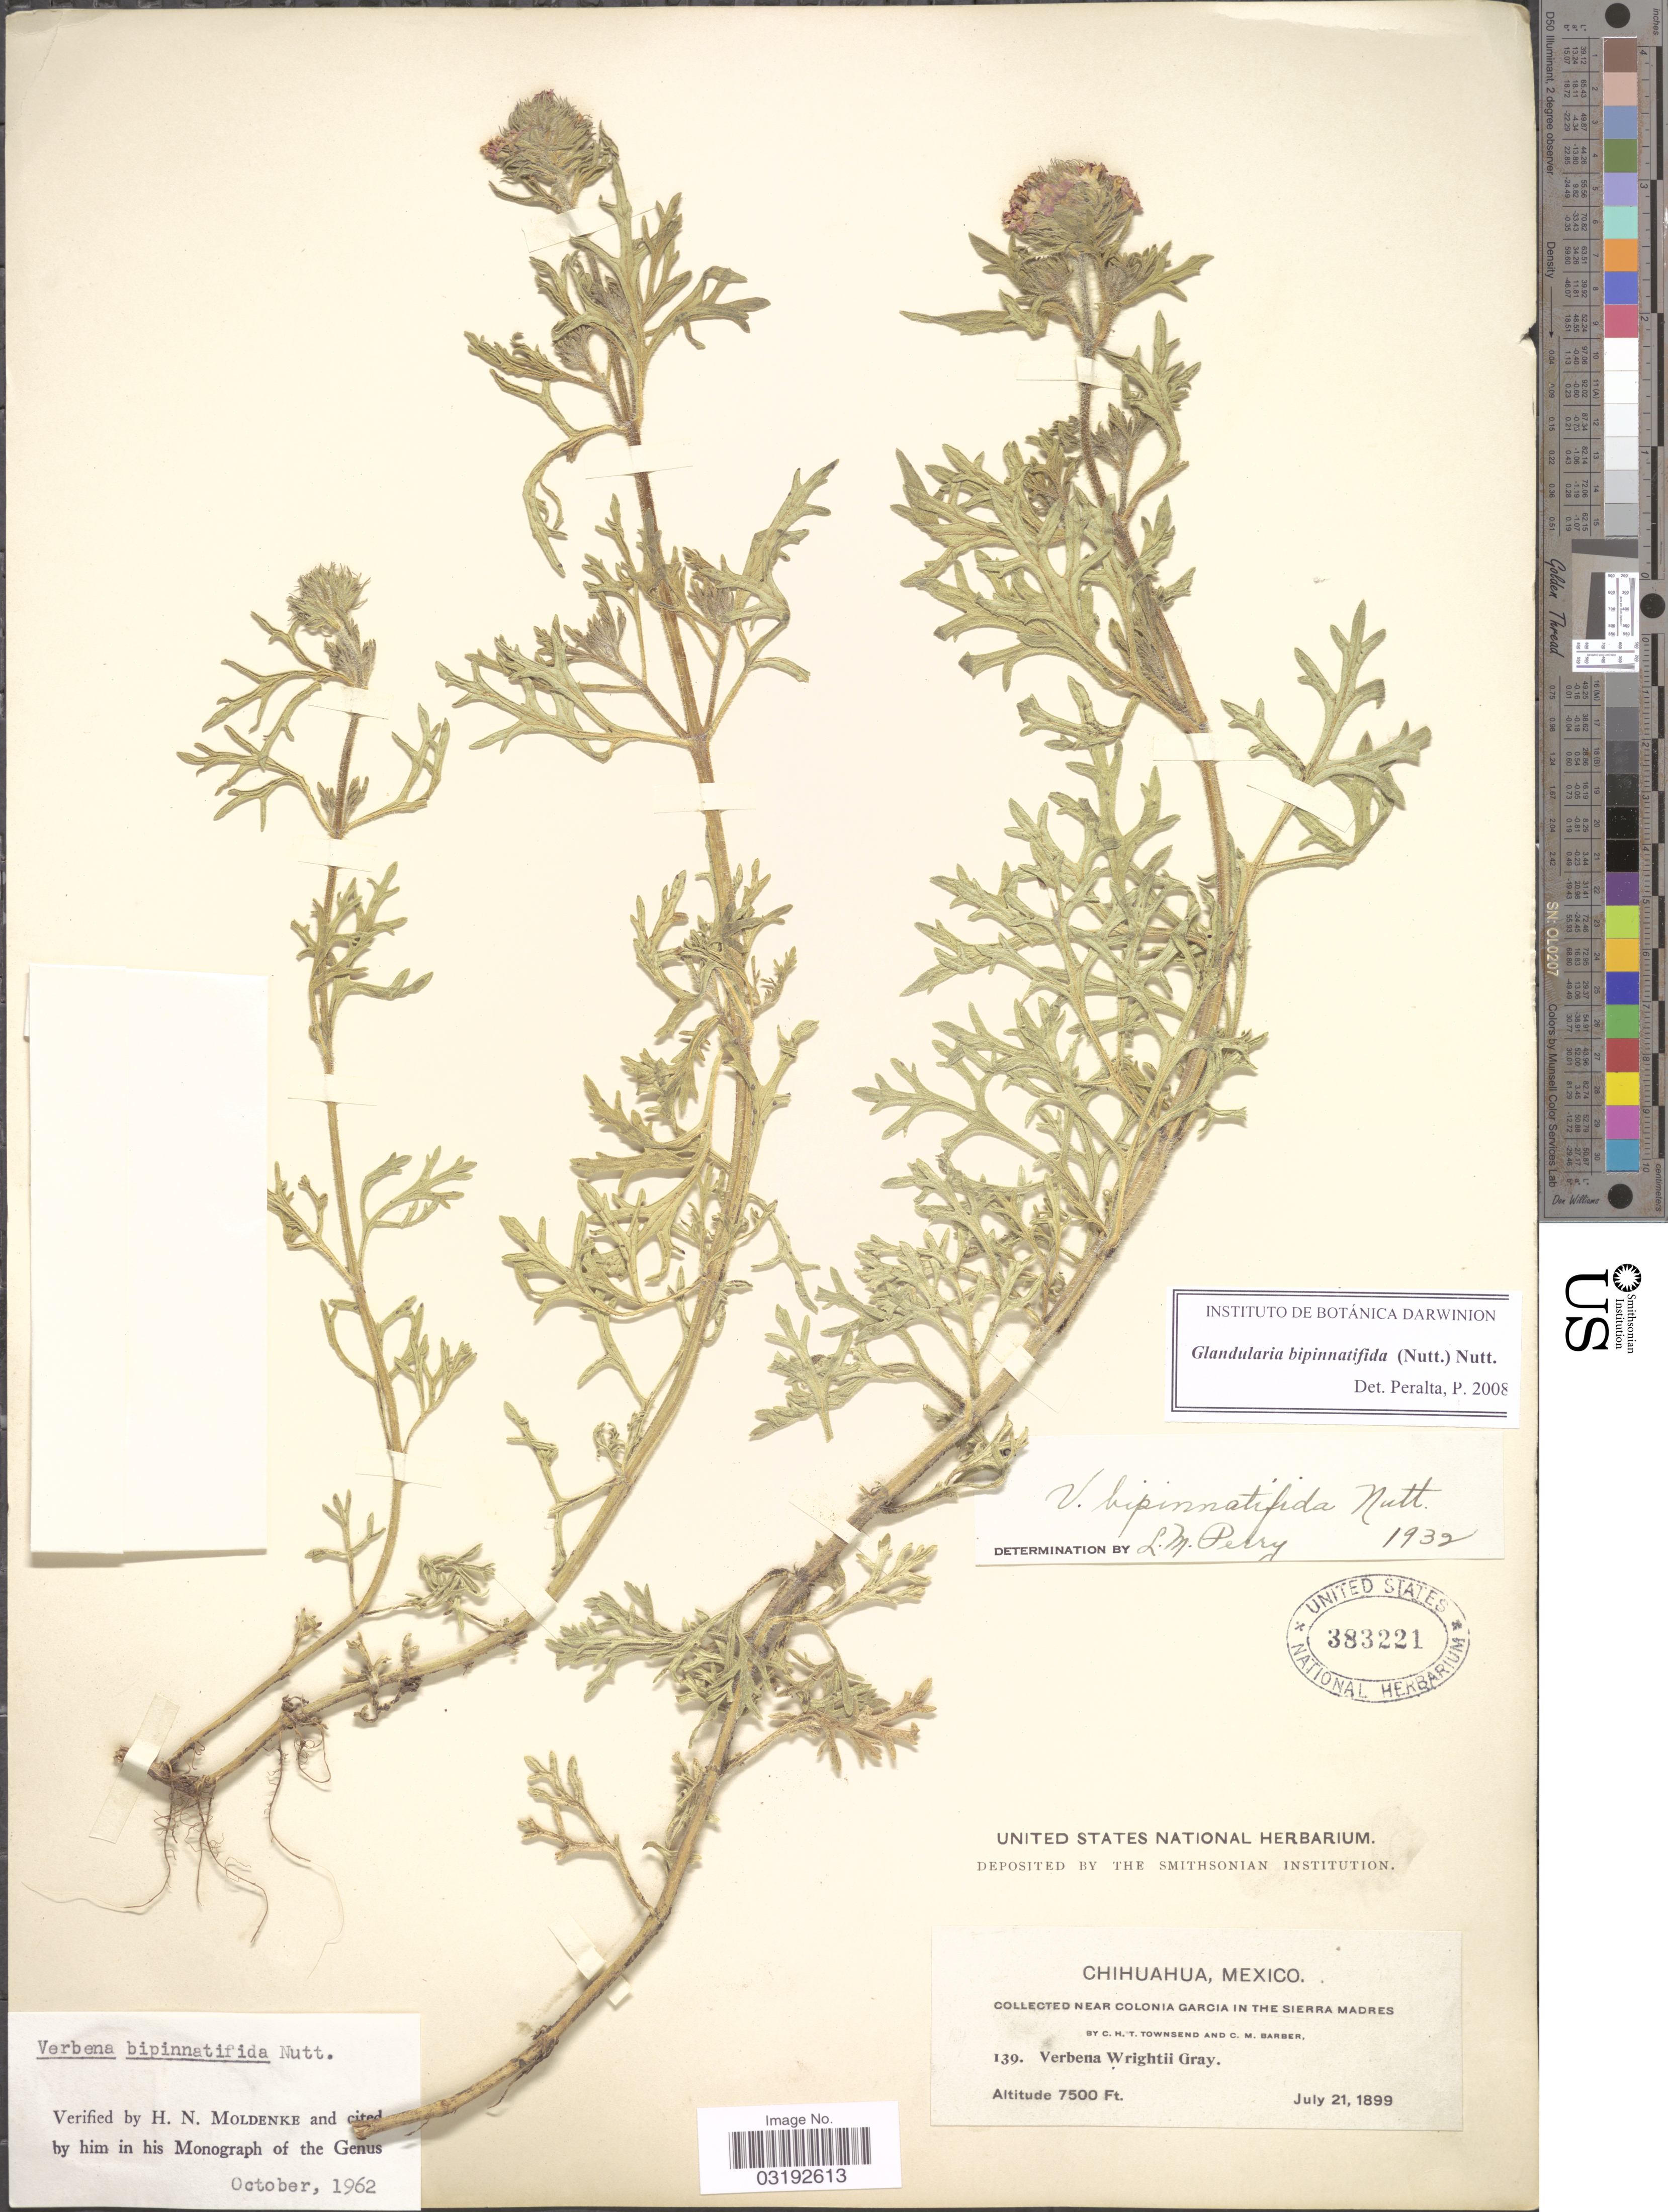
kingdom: Plantae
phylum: Tracheophyta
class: Magnoliopsida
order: Lamiales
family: Verbenaceae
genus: Verbena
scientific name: Verbena bipinnatifida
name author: (Schauer) Nutt.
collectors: C. H. T. Townsend & C. Barber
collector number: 139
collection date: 1899-07-21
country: Mexico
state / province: Chihuahua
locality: Near Colonia Garcia in the Sierra Madres.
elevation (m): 2286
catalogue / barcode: US 383221